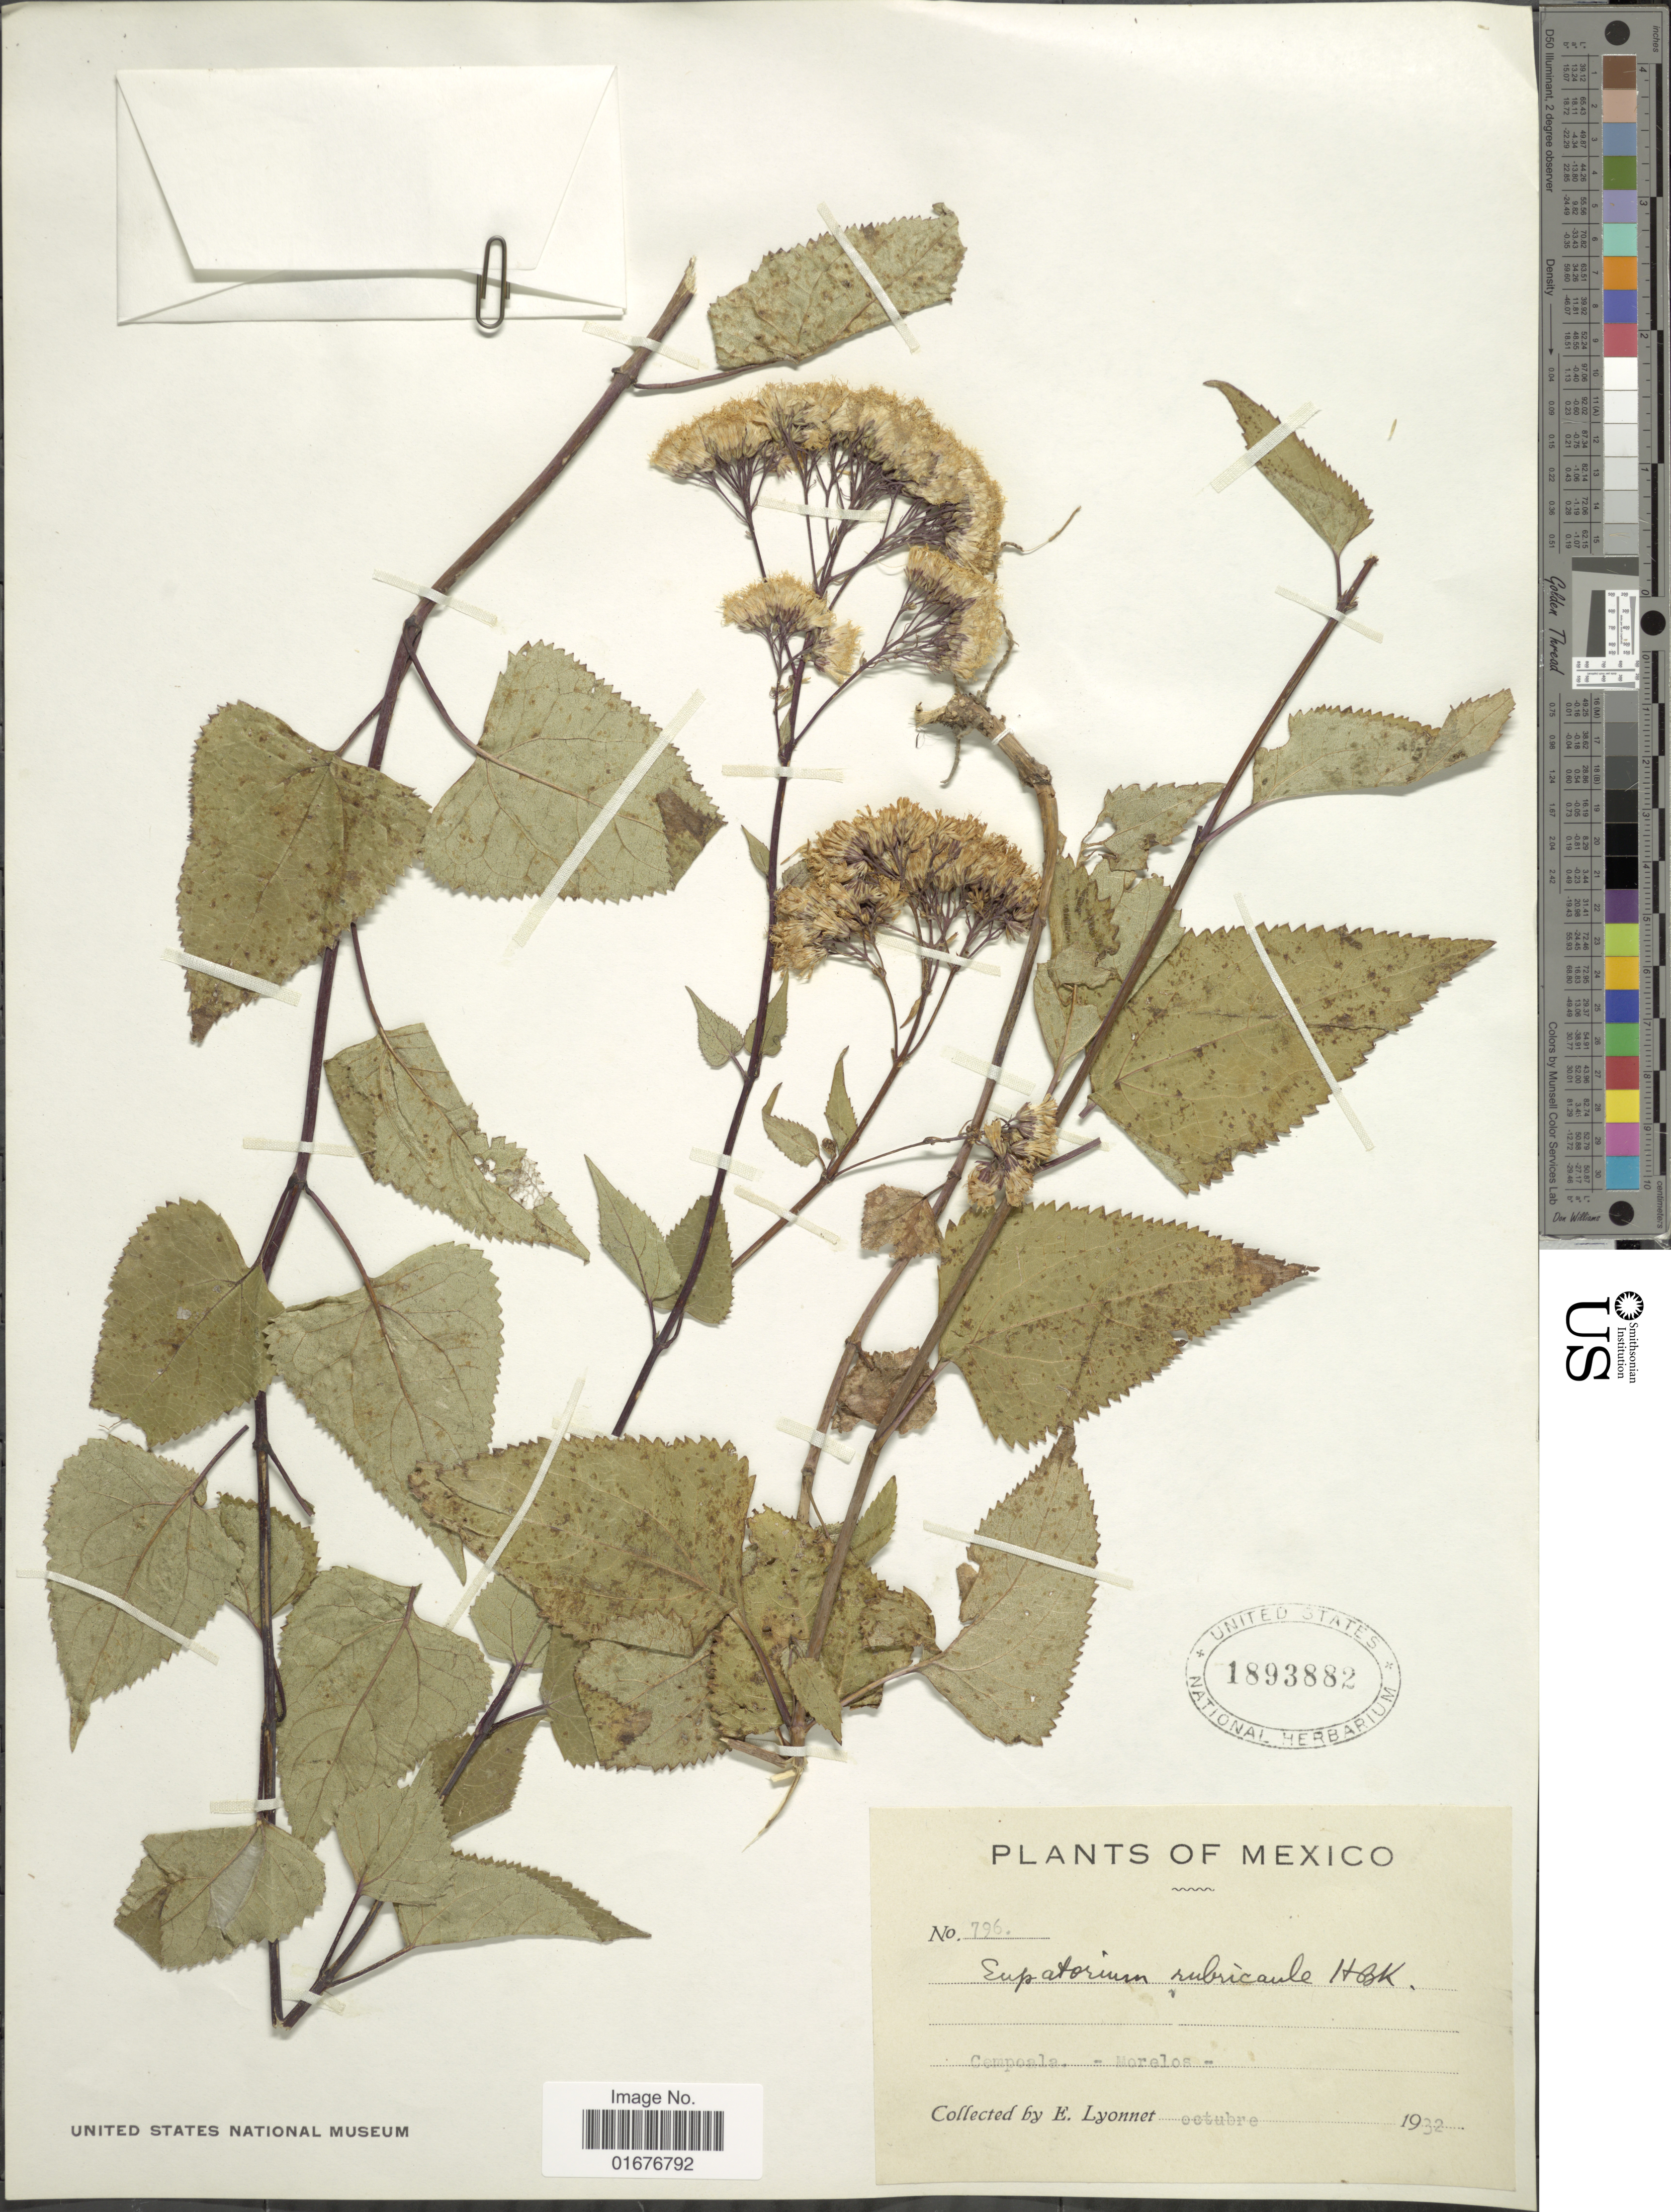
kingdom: Plantae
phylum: Tracheophyta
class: Magnoliopsida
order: Asterales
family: Asteraceae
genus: Ageratina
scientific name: Ageratina rubricaulis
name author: (Kunth) R.M. King & H. Rob.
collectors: E. Lyonnet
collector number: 796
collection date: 1932-10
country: Mexico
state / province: Morelos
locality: Cempoala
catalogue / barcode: US 1893882